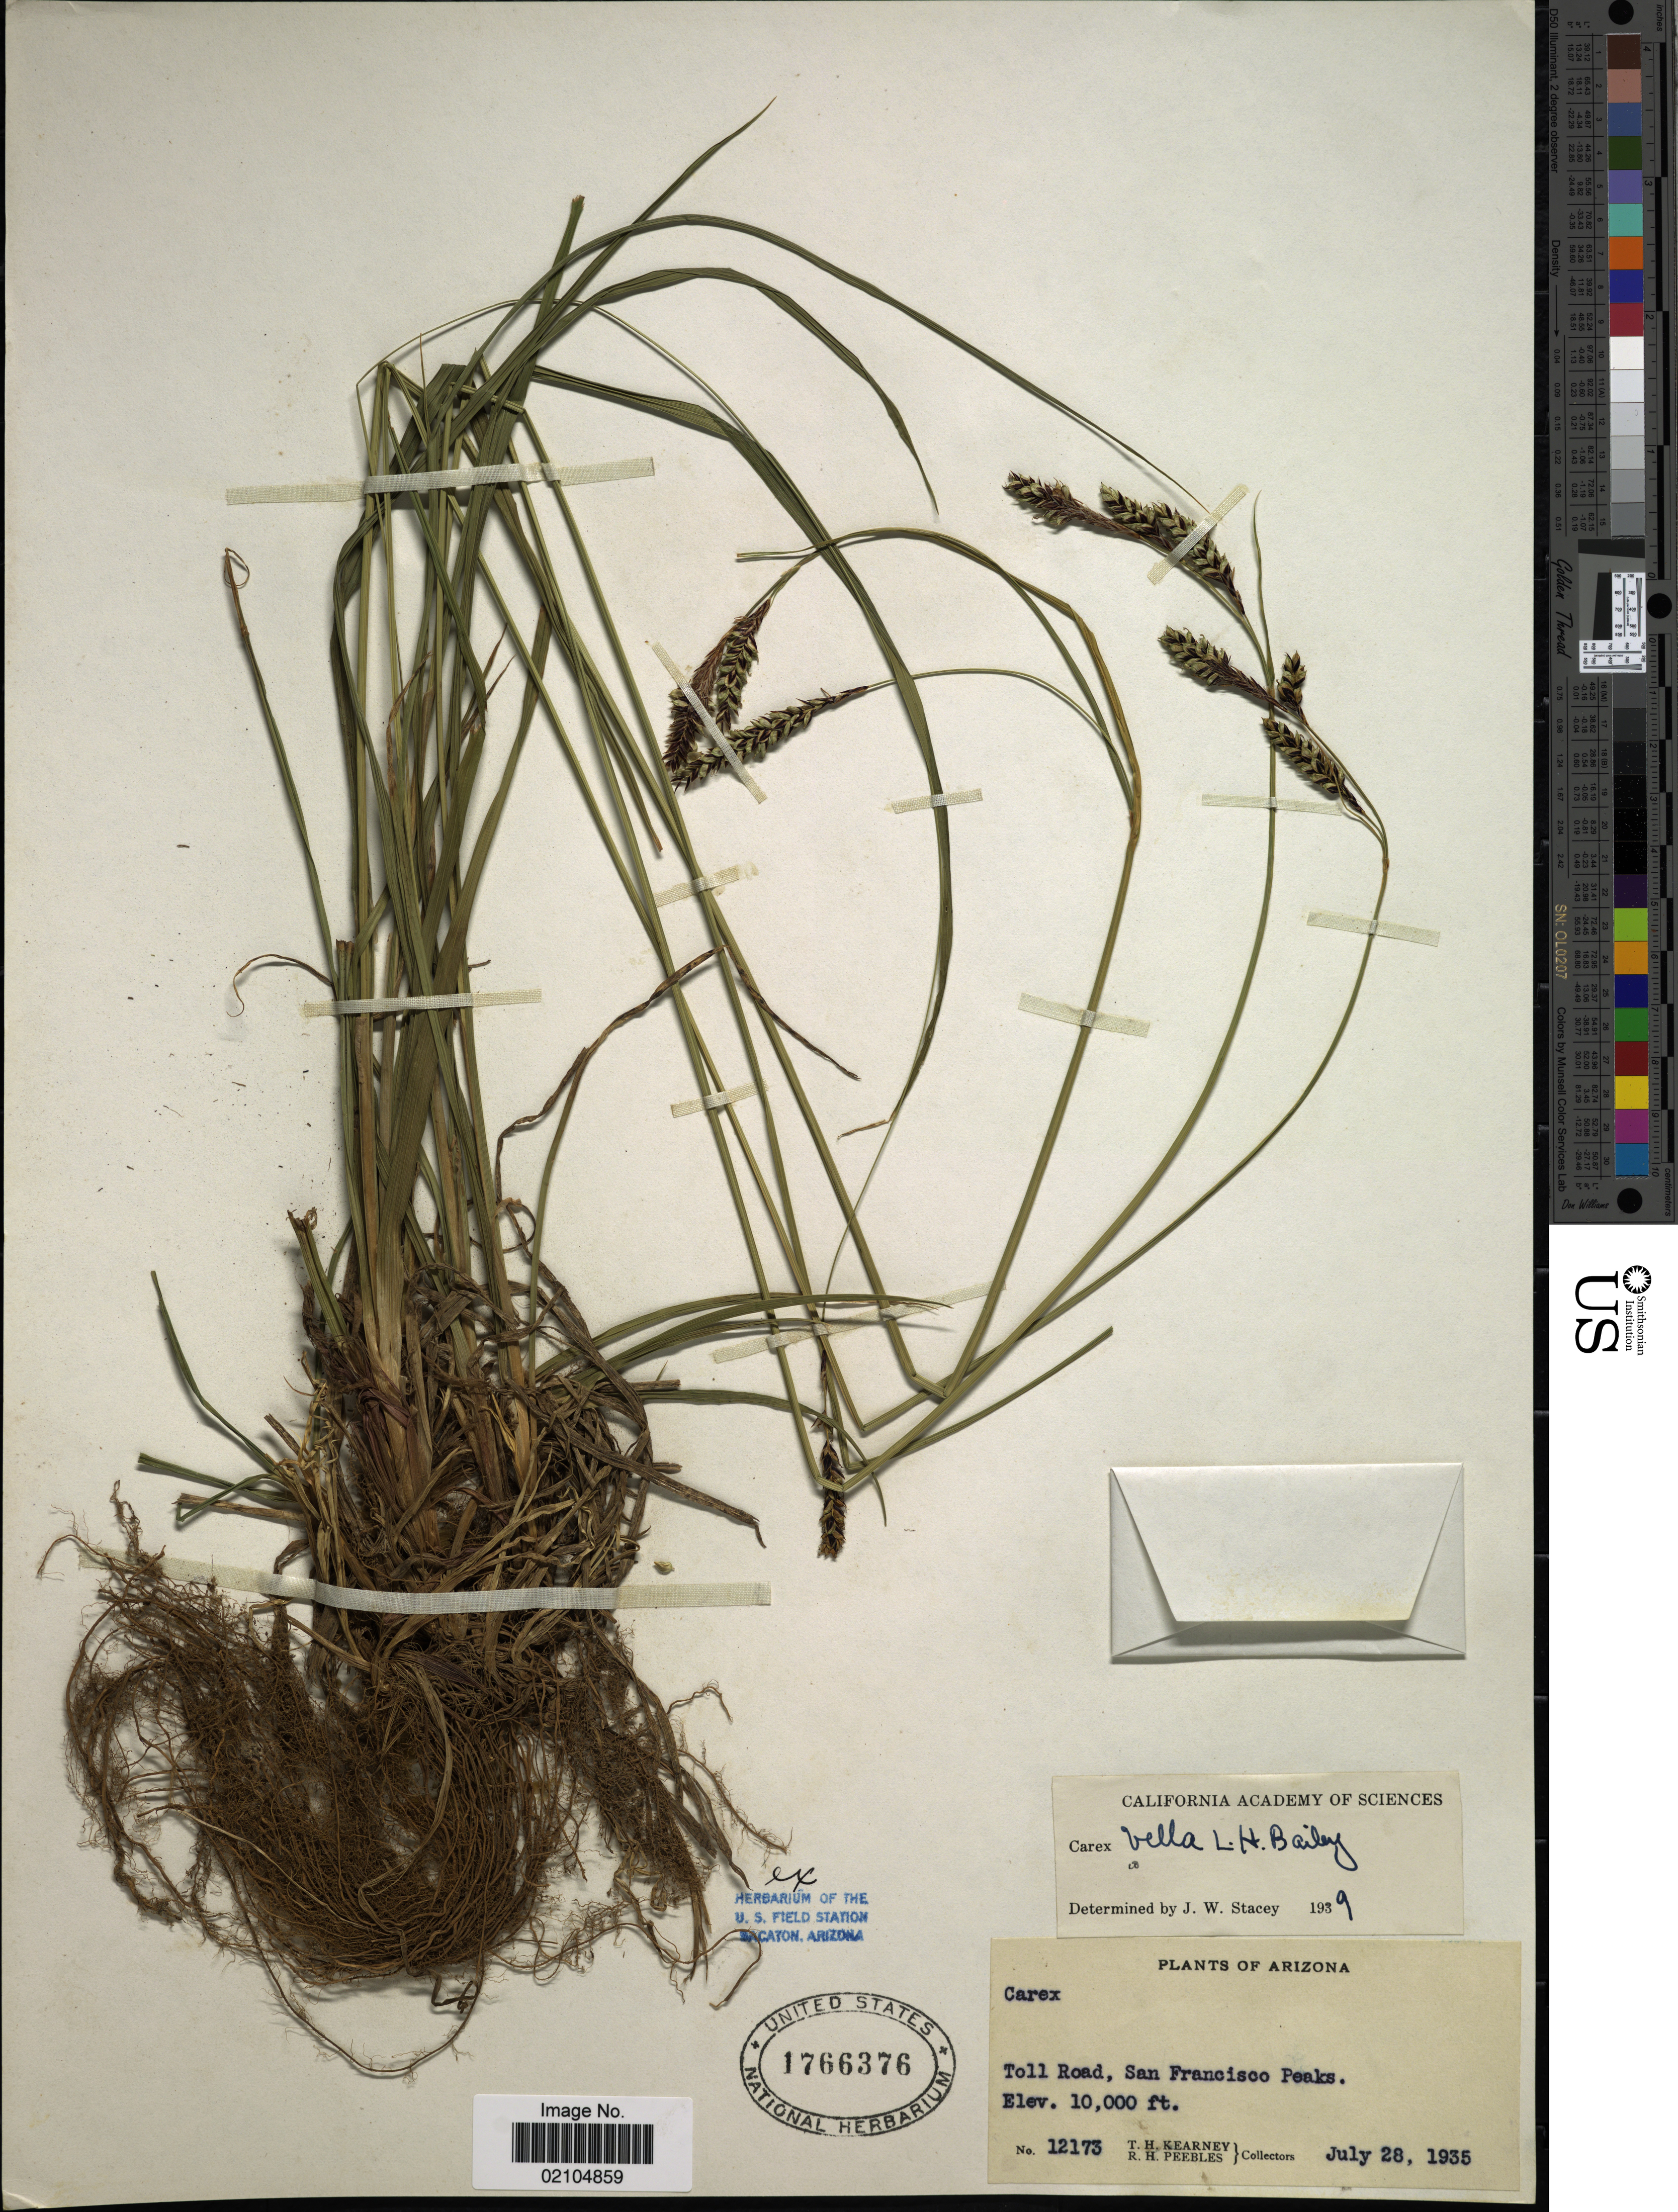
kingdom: Plantae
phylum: Tracheophyta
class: Liliopsida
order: Poales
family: Cyperaceae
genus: Carex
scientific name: Carex bella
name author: L.H. Bailey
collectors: T. H. Kearney & R. H. Peebles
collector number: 12173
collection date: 1935-07-28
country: United States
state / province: Arizona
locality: Toll Road, San Francisco Peaks.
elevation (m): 3048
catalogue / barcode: US 1766376